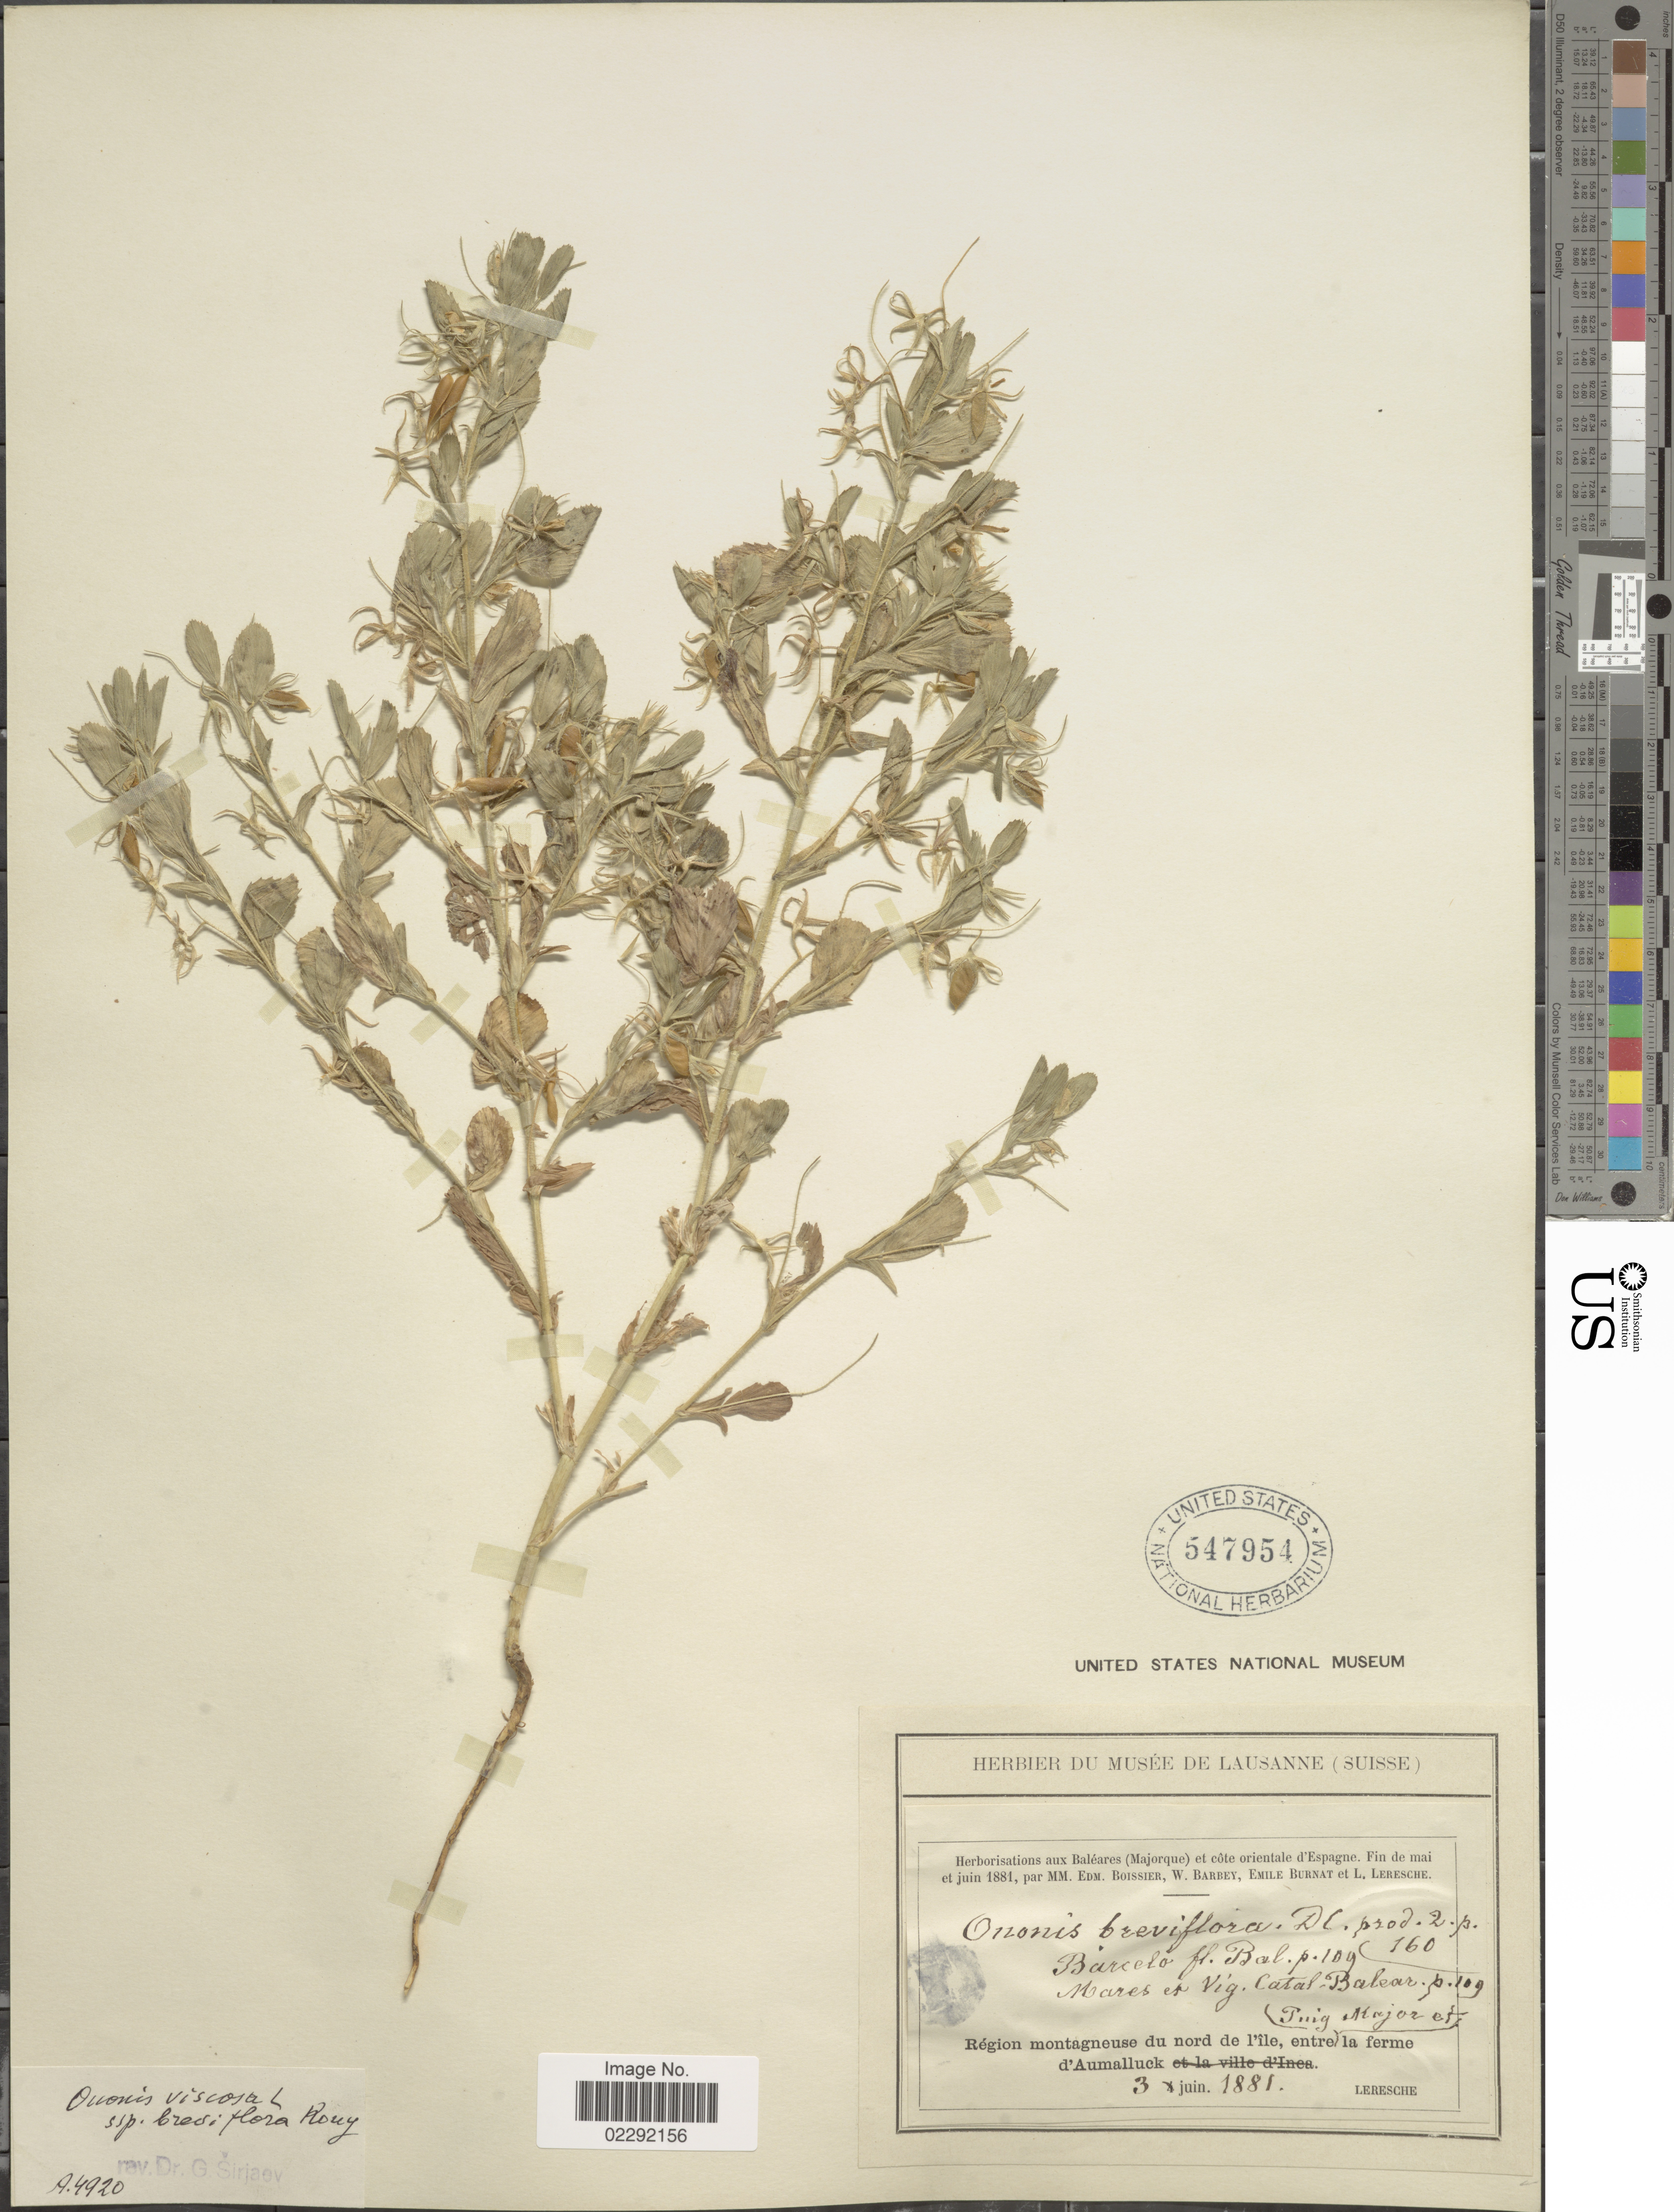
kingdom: Plantae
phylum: Tracheophyta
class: Magnoliopsida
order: Fabales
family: Fabaceae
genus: Ononis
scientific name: Ononis viscosa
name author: L.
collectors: P. Boissier, W. Barbey, E. Burnat & L. Leresche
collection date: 1881-06-03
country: Spain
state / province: Islas Baleares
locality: Aux Baleares [unsure placement] (Majorque) et cote orientale d'Espagne, Region montagneuse du nord de l'ile, entre Ping Major et la ferme d'Aumalluck.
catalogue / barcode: US 547954